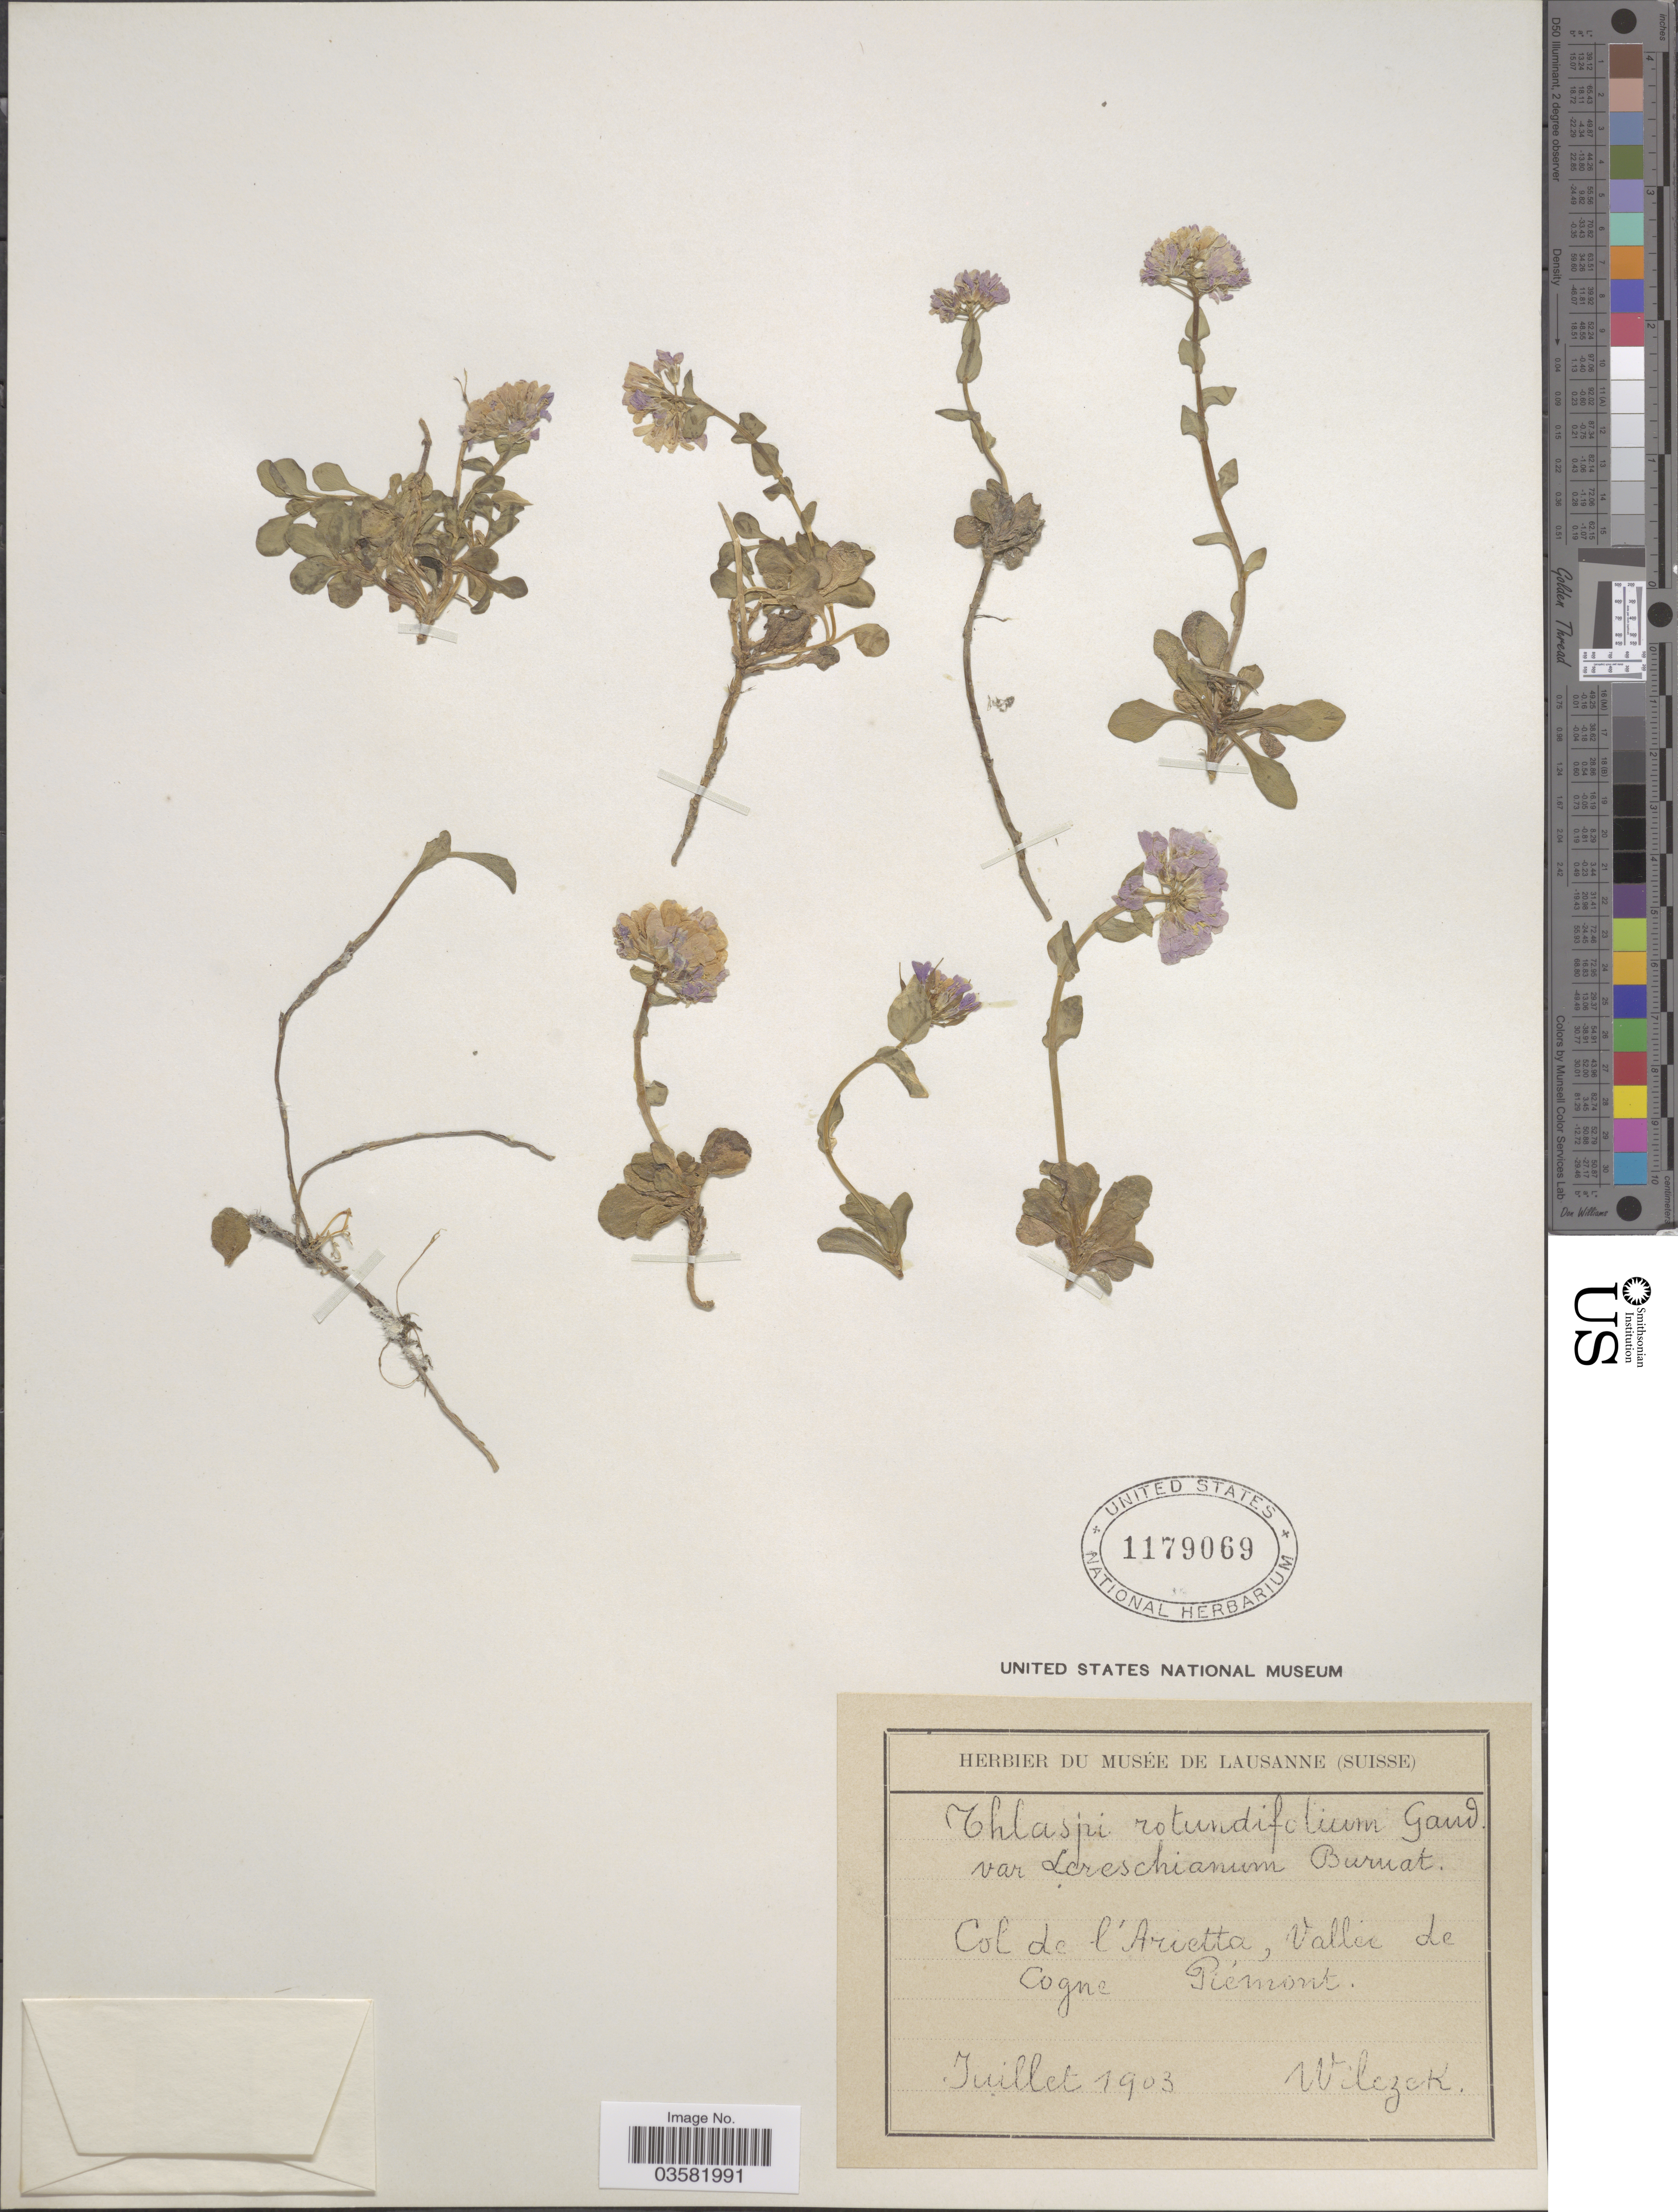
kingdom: Plantae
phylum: Tracheophyta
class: Magnoliopsida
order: Brassicales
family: Brassicaceae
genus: Thlaspi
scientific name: Thlaspi rotundifolium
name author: (L.) Gaudin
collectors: Wilczek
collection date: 1903-07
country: Italy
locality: Col de l'Arietta, Vallee de Cogne Piemont.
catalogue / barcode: US 1179069